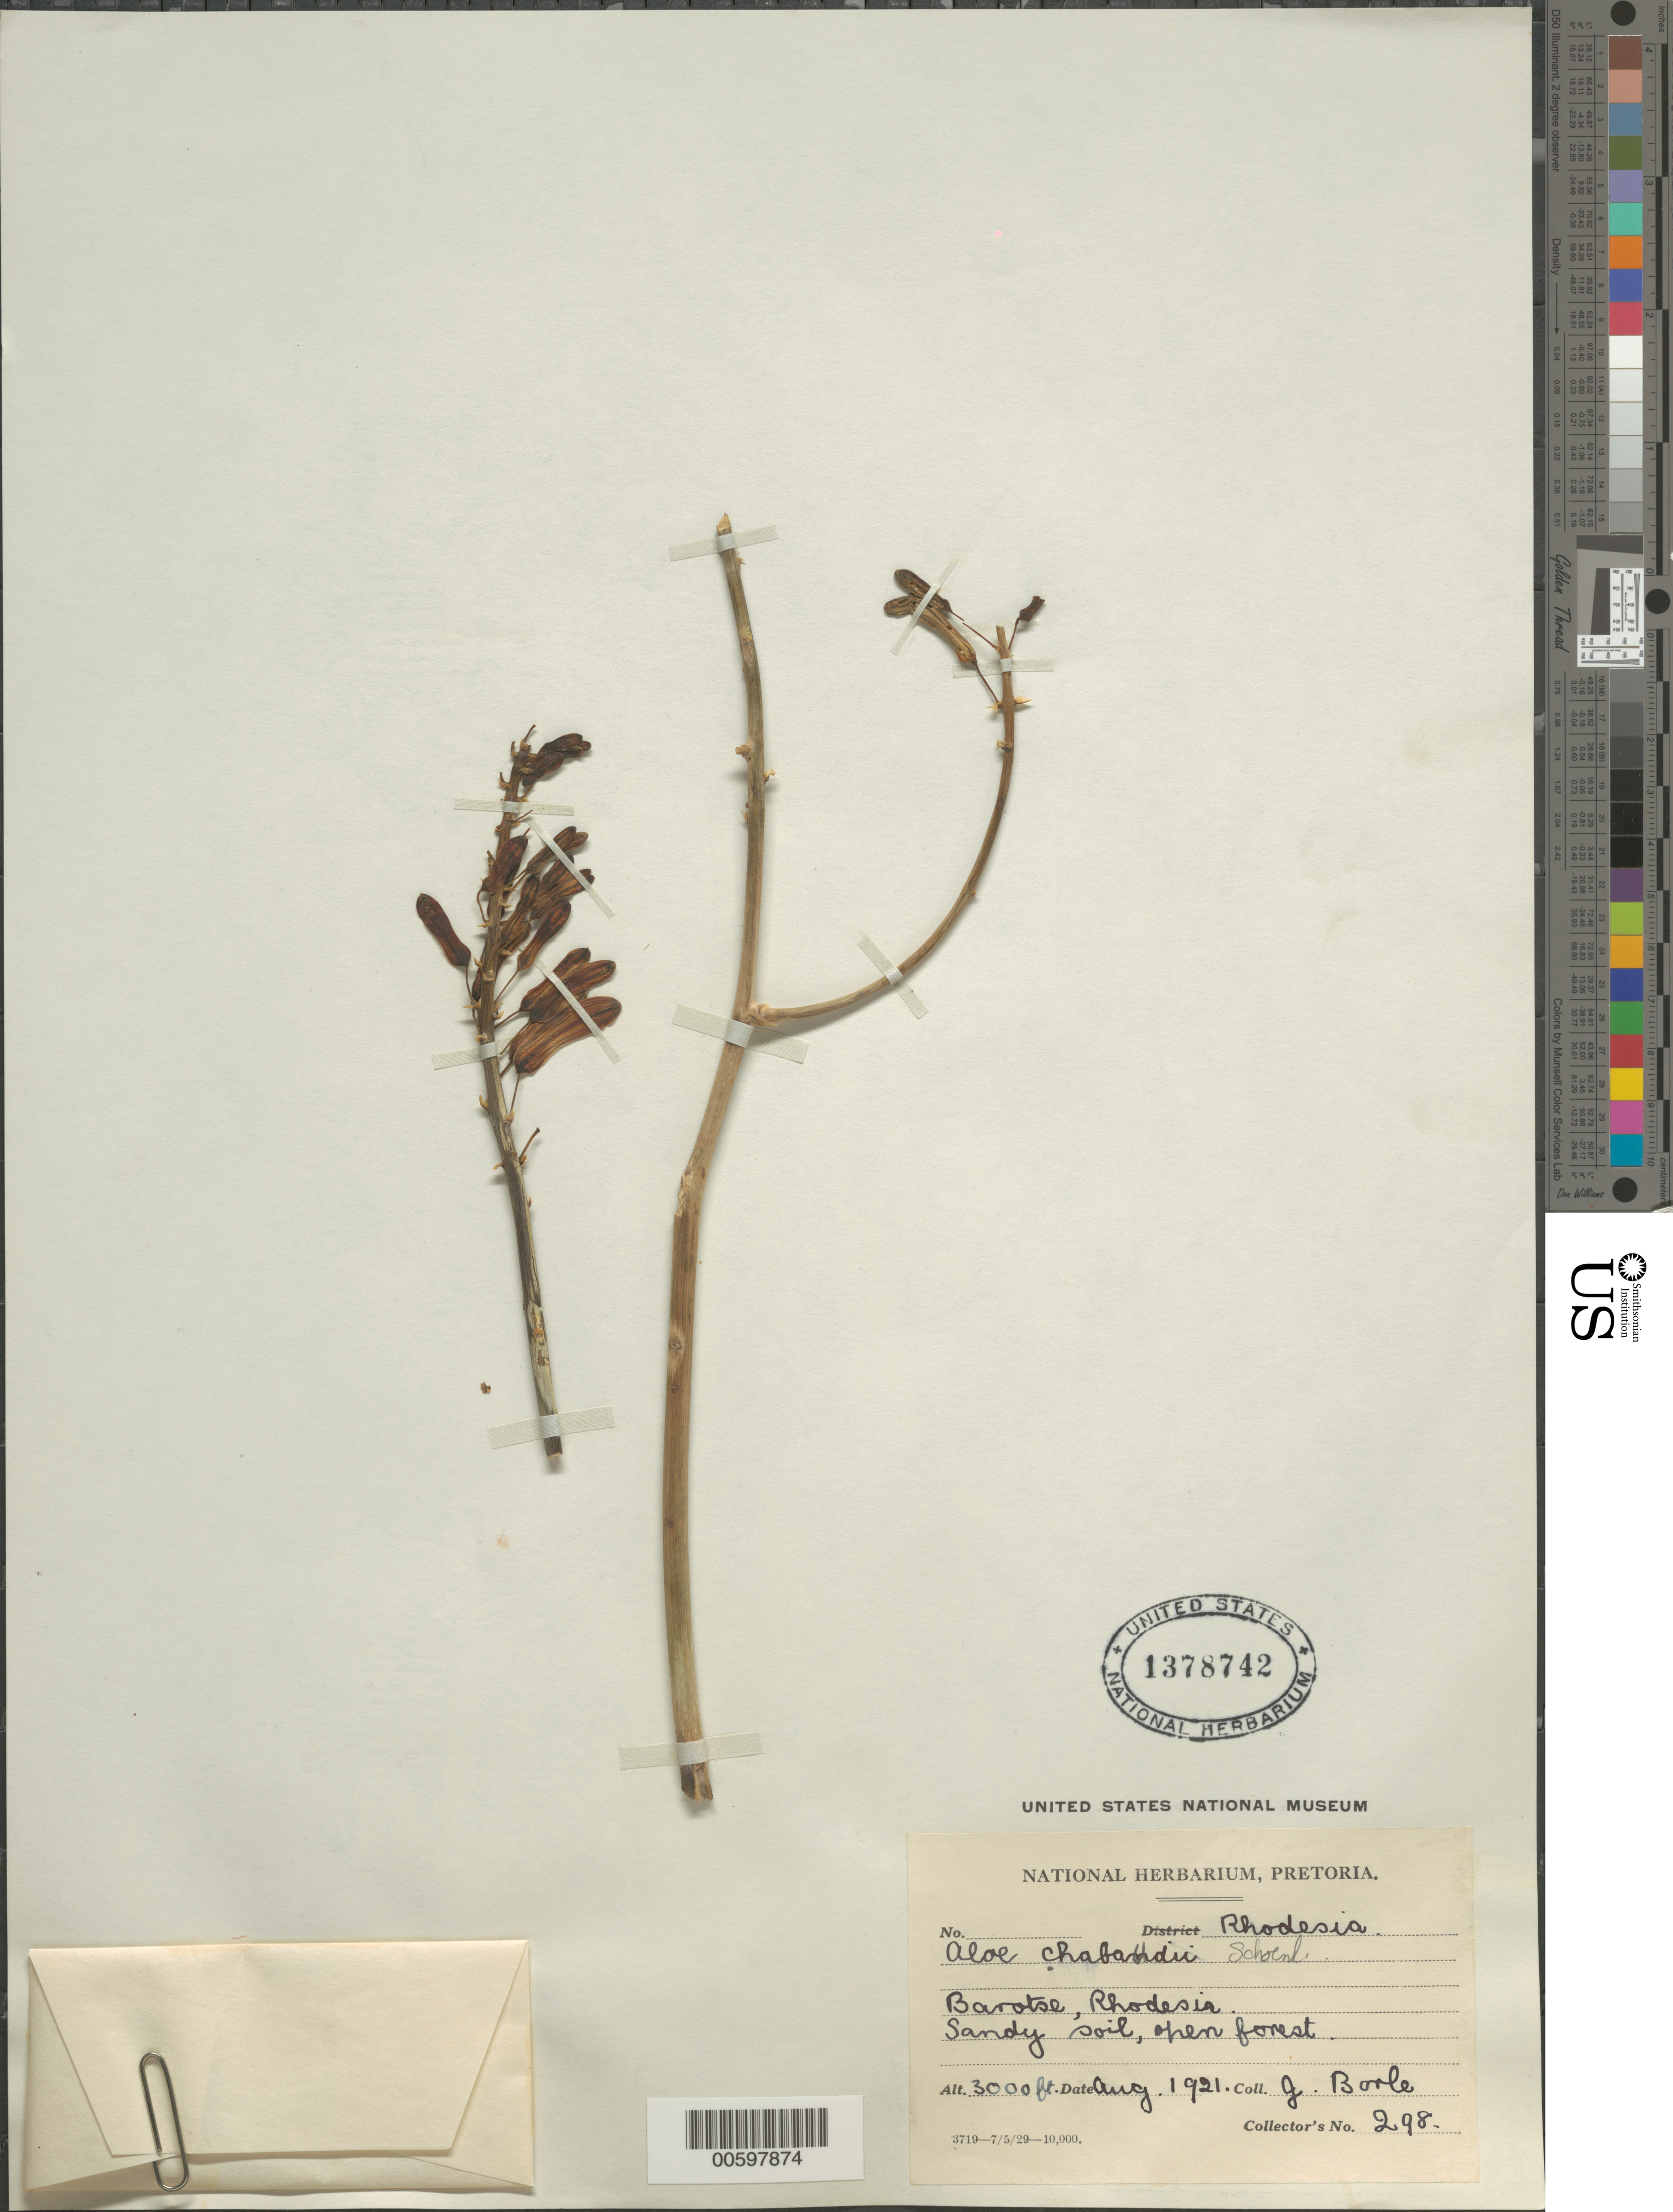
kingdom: Plantae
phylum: Tracheophyta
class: Liliopsida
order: Asparagales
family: Asphodelaceae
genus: Aloe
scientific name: Aloe chabaudii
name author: Schonl.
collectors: J. Borle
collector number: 298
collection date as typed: Aug 1921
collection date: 1921-08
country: Zambia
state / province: Western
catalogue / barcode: US 1378742